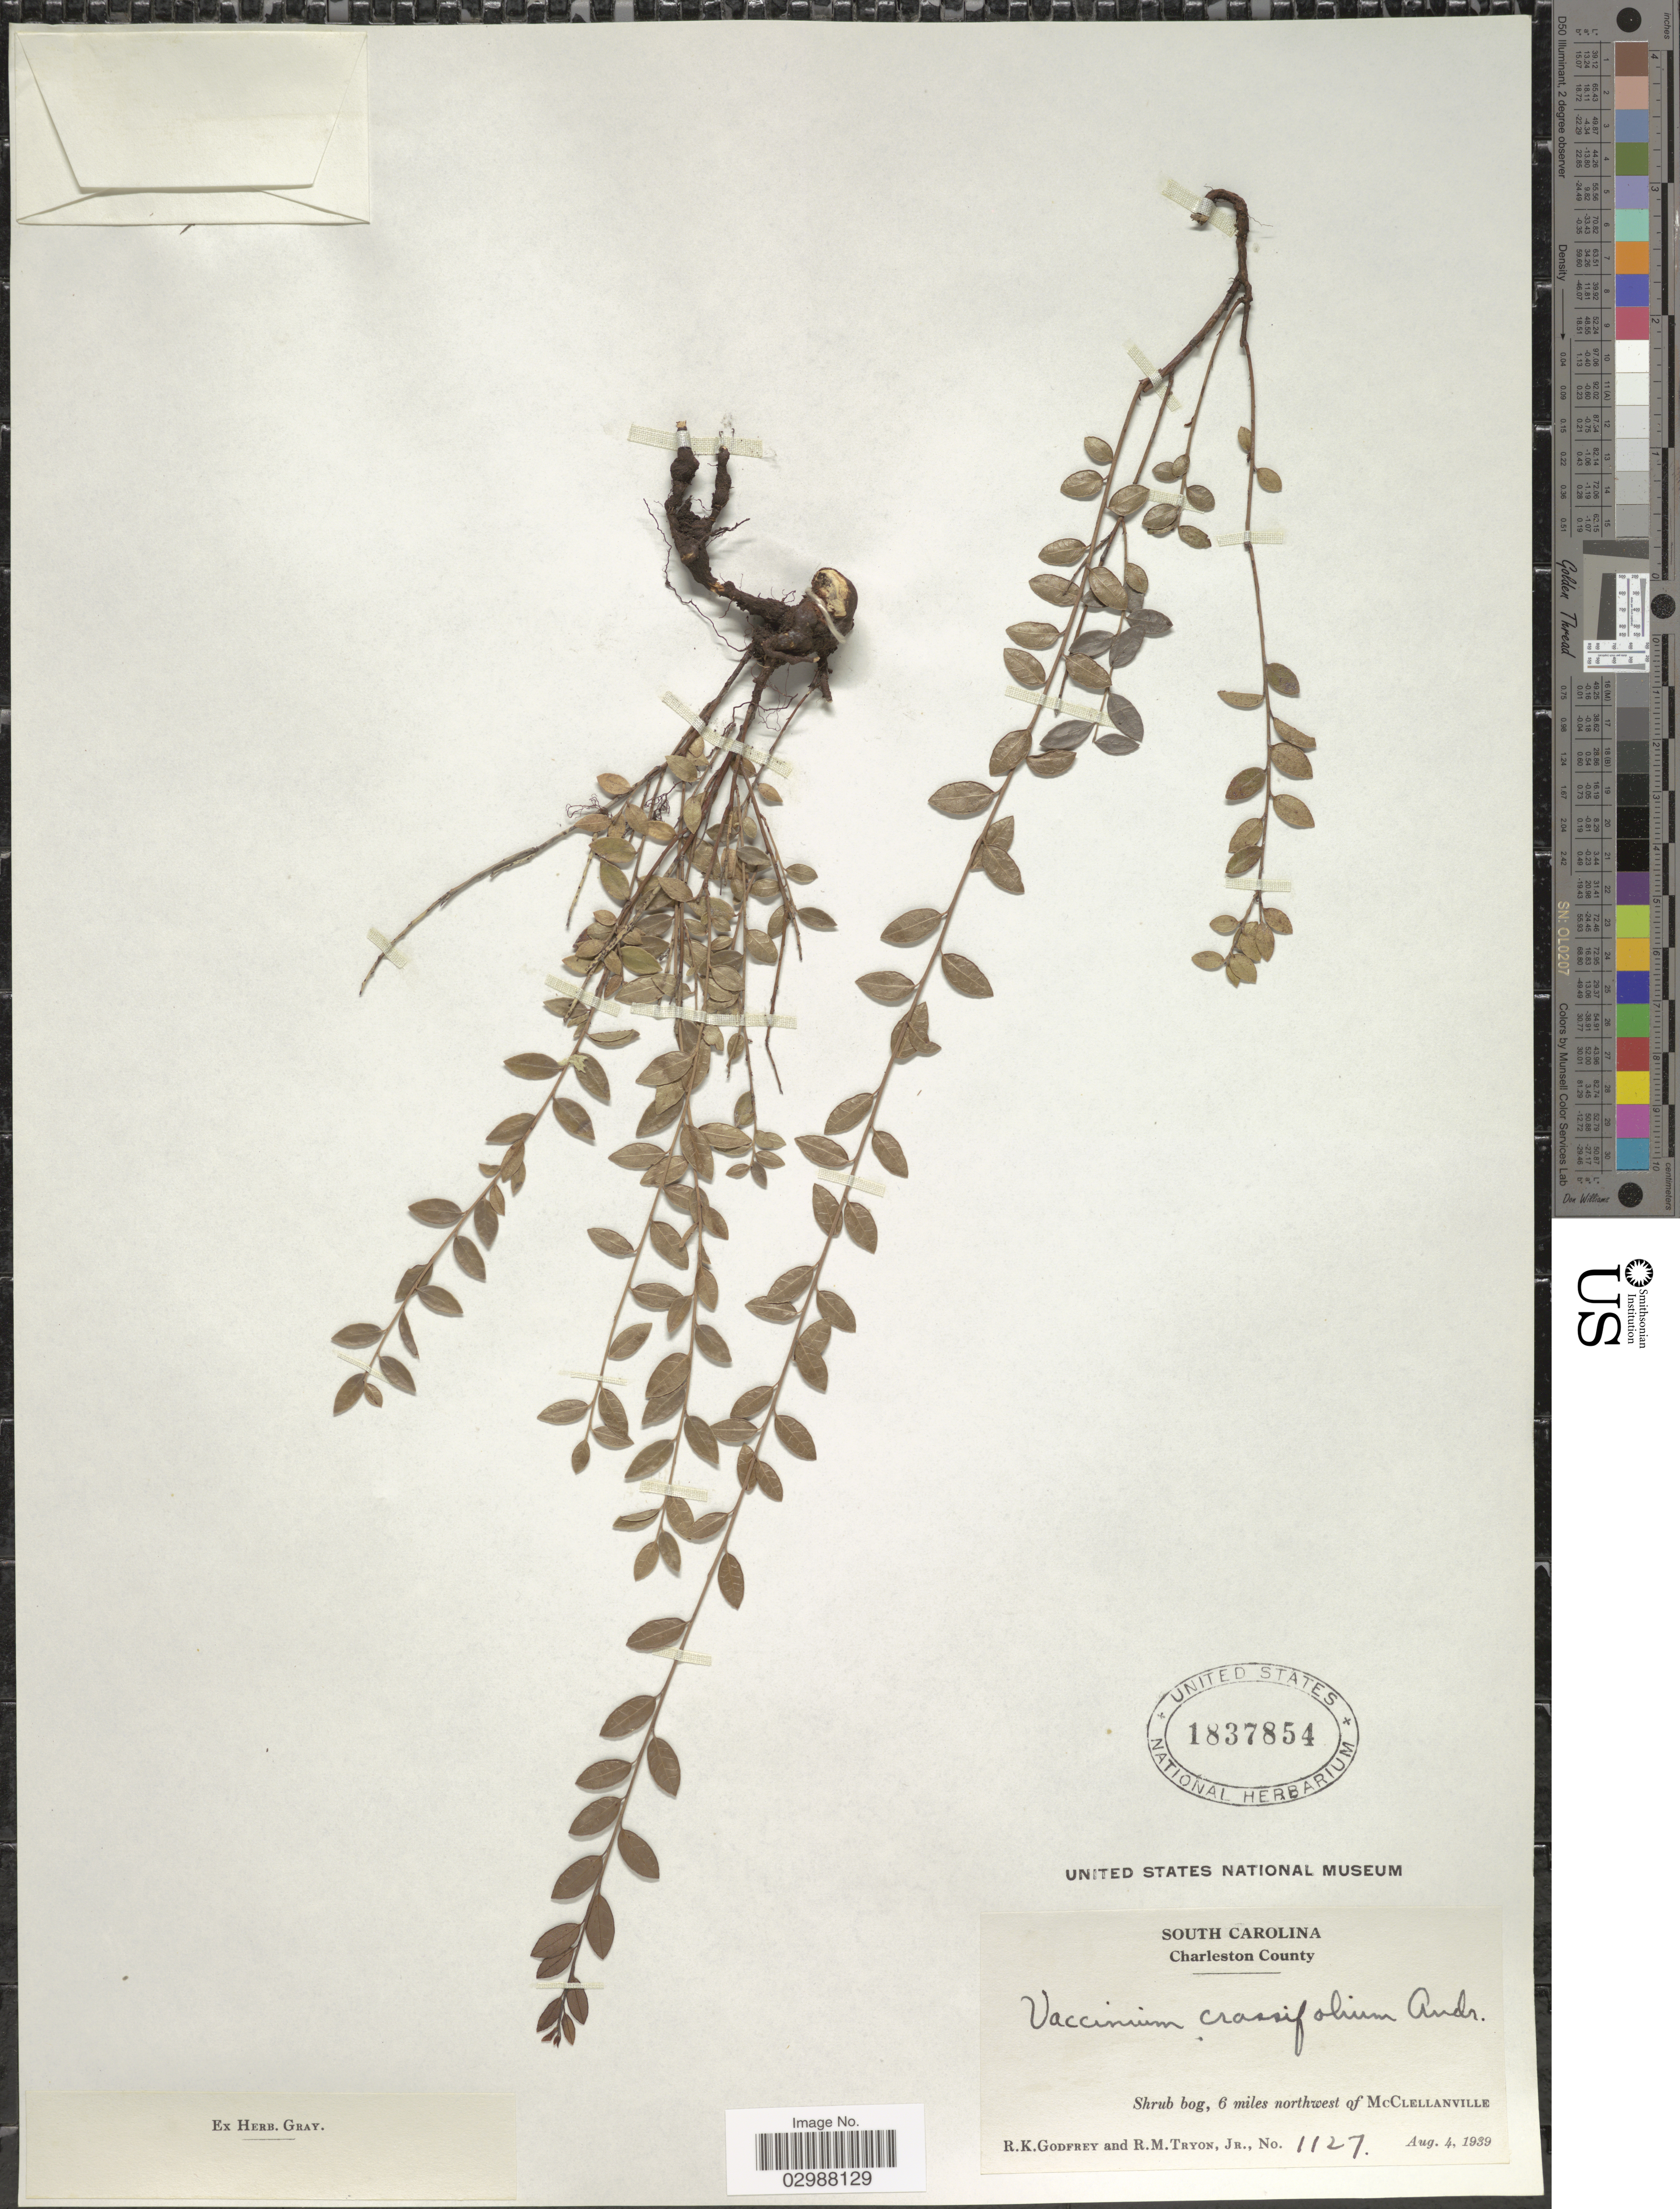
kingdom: Plantae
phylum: Tracheophyta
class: Magnoliopsida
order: Ericales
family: Ericaceae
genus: Vaccinium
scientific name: Vaccinium crassifolium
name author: Andrews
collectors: R. K. Godfrey & R. Tryon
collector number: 1127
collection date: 1939-08-04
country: United States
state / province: South Carolina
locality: Charleston County. 6 miles northwest of McClellanville.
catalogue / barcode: US 1837854